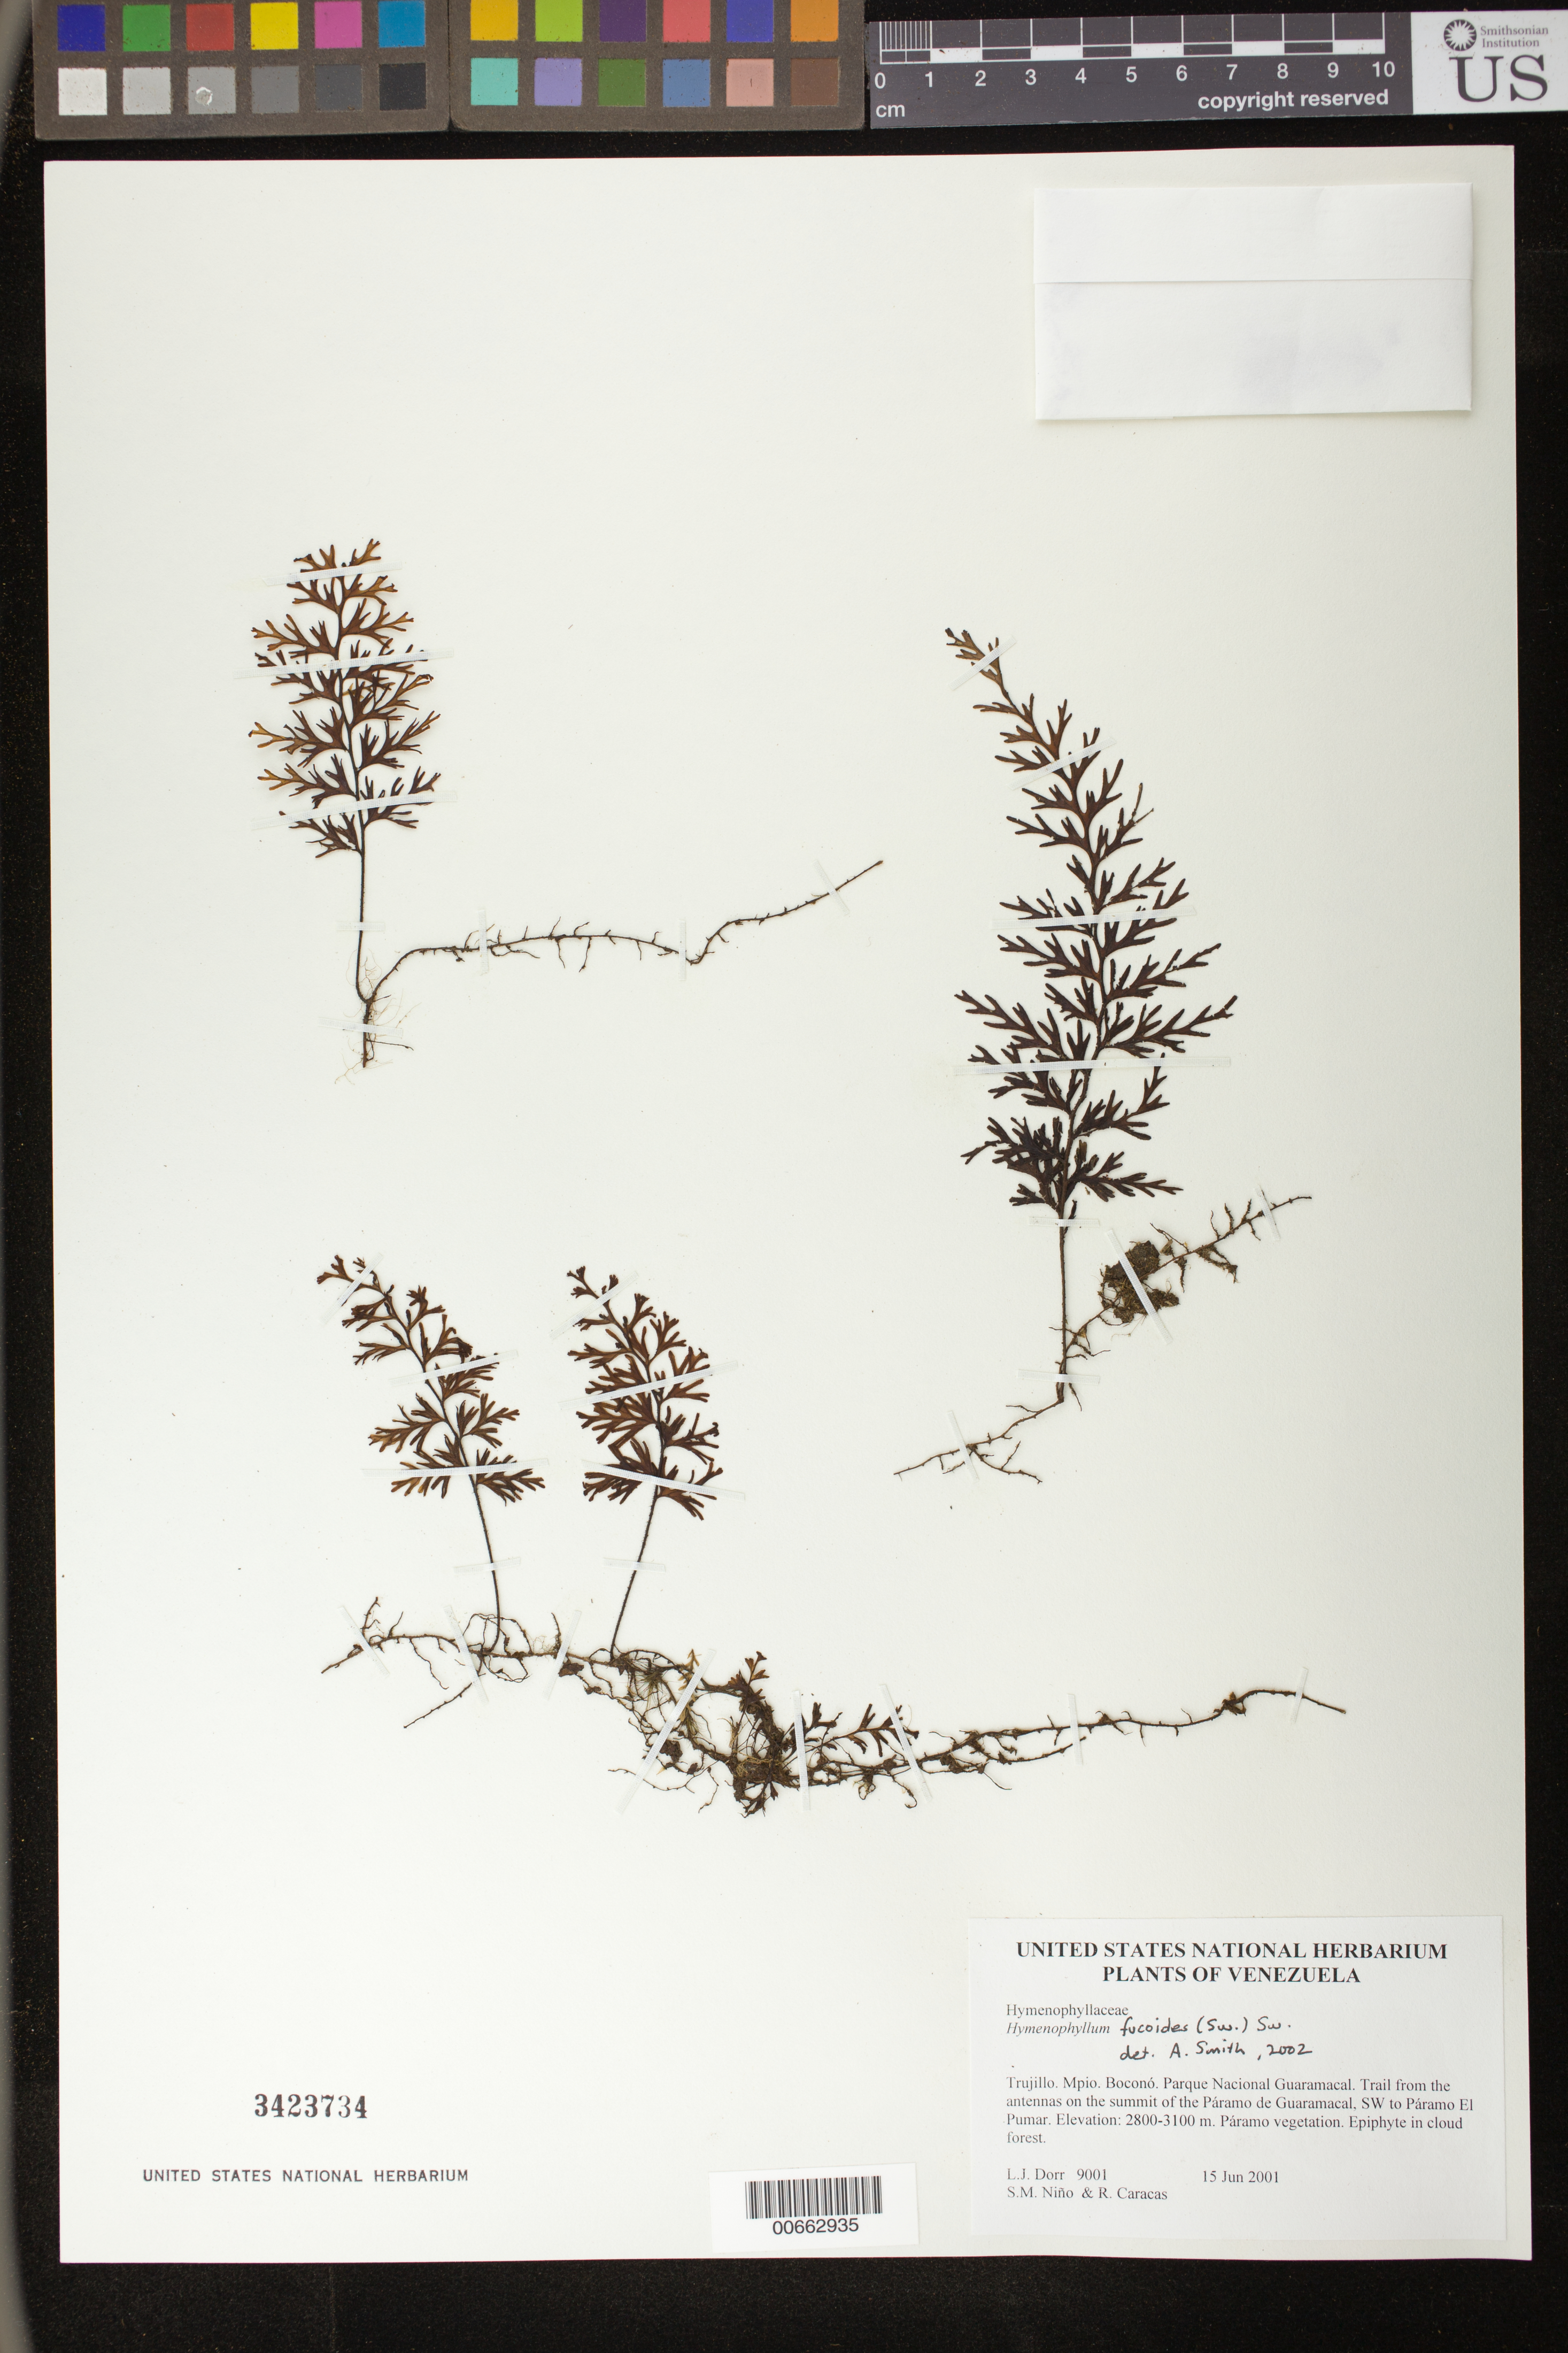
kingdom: Plantae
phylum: Tracheophyta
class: Polypodiopsida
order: Hymenophyllales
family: Hymenophyllaceae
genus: Hymenophyllum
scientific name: Hymenophyllum fucoides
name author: (Sw.) Sw.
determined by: Smith, Alan R., (UC)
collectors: L. J. Dorr, S. M. Niño & R. Caracas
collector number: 9001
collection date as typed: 15 Jun 2001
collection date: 2001-06-15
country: Venezuela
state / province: Trujillo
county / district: Boconó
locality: Parque Nacional Guaramacal. Trail from the antennas on the summit of the Páramo de Guaramacal, SW to Páramo El Pumar.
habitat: Páramo vegetation.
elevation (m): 2800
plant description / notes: PORT, US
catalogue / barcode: US 3423734